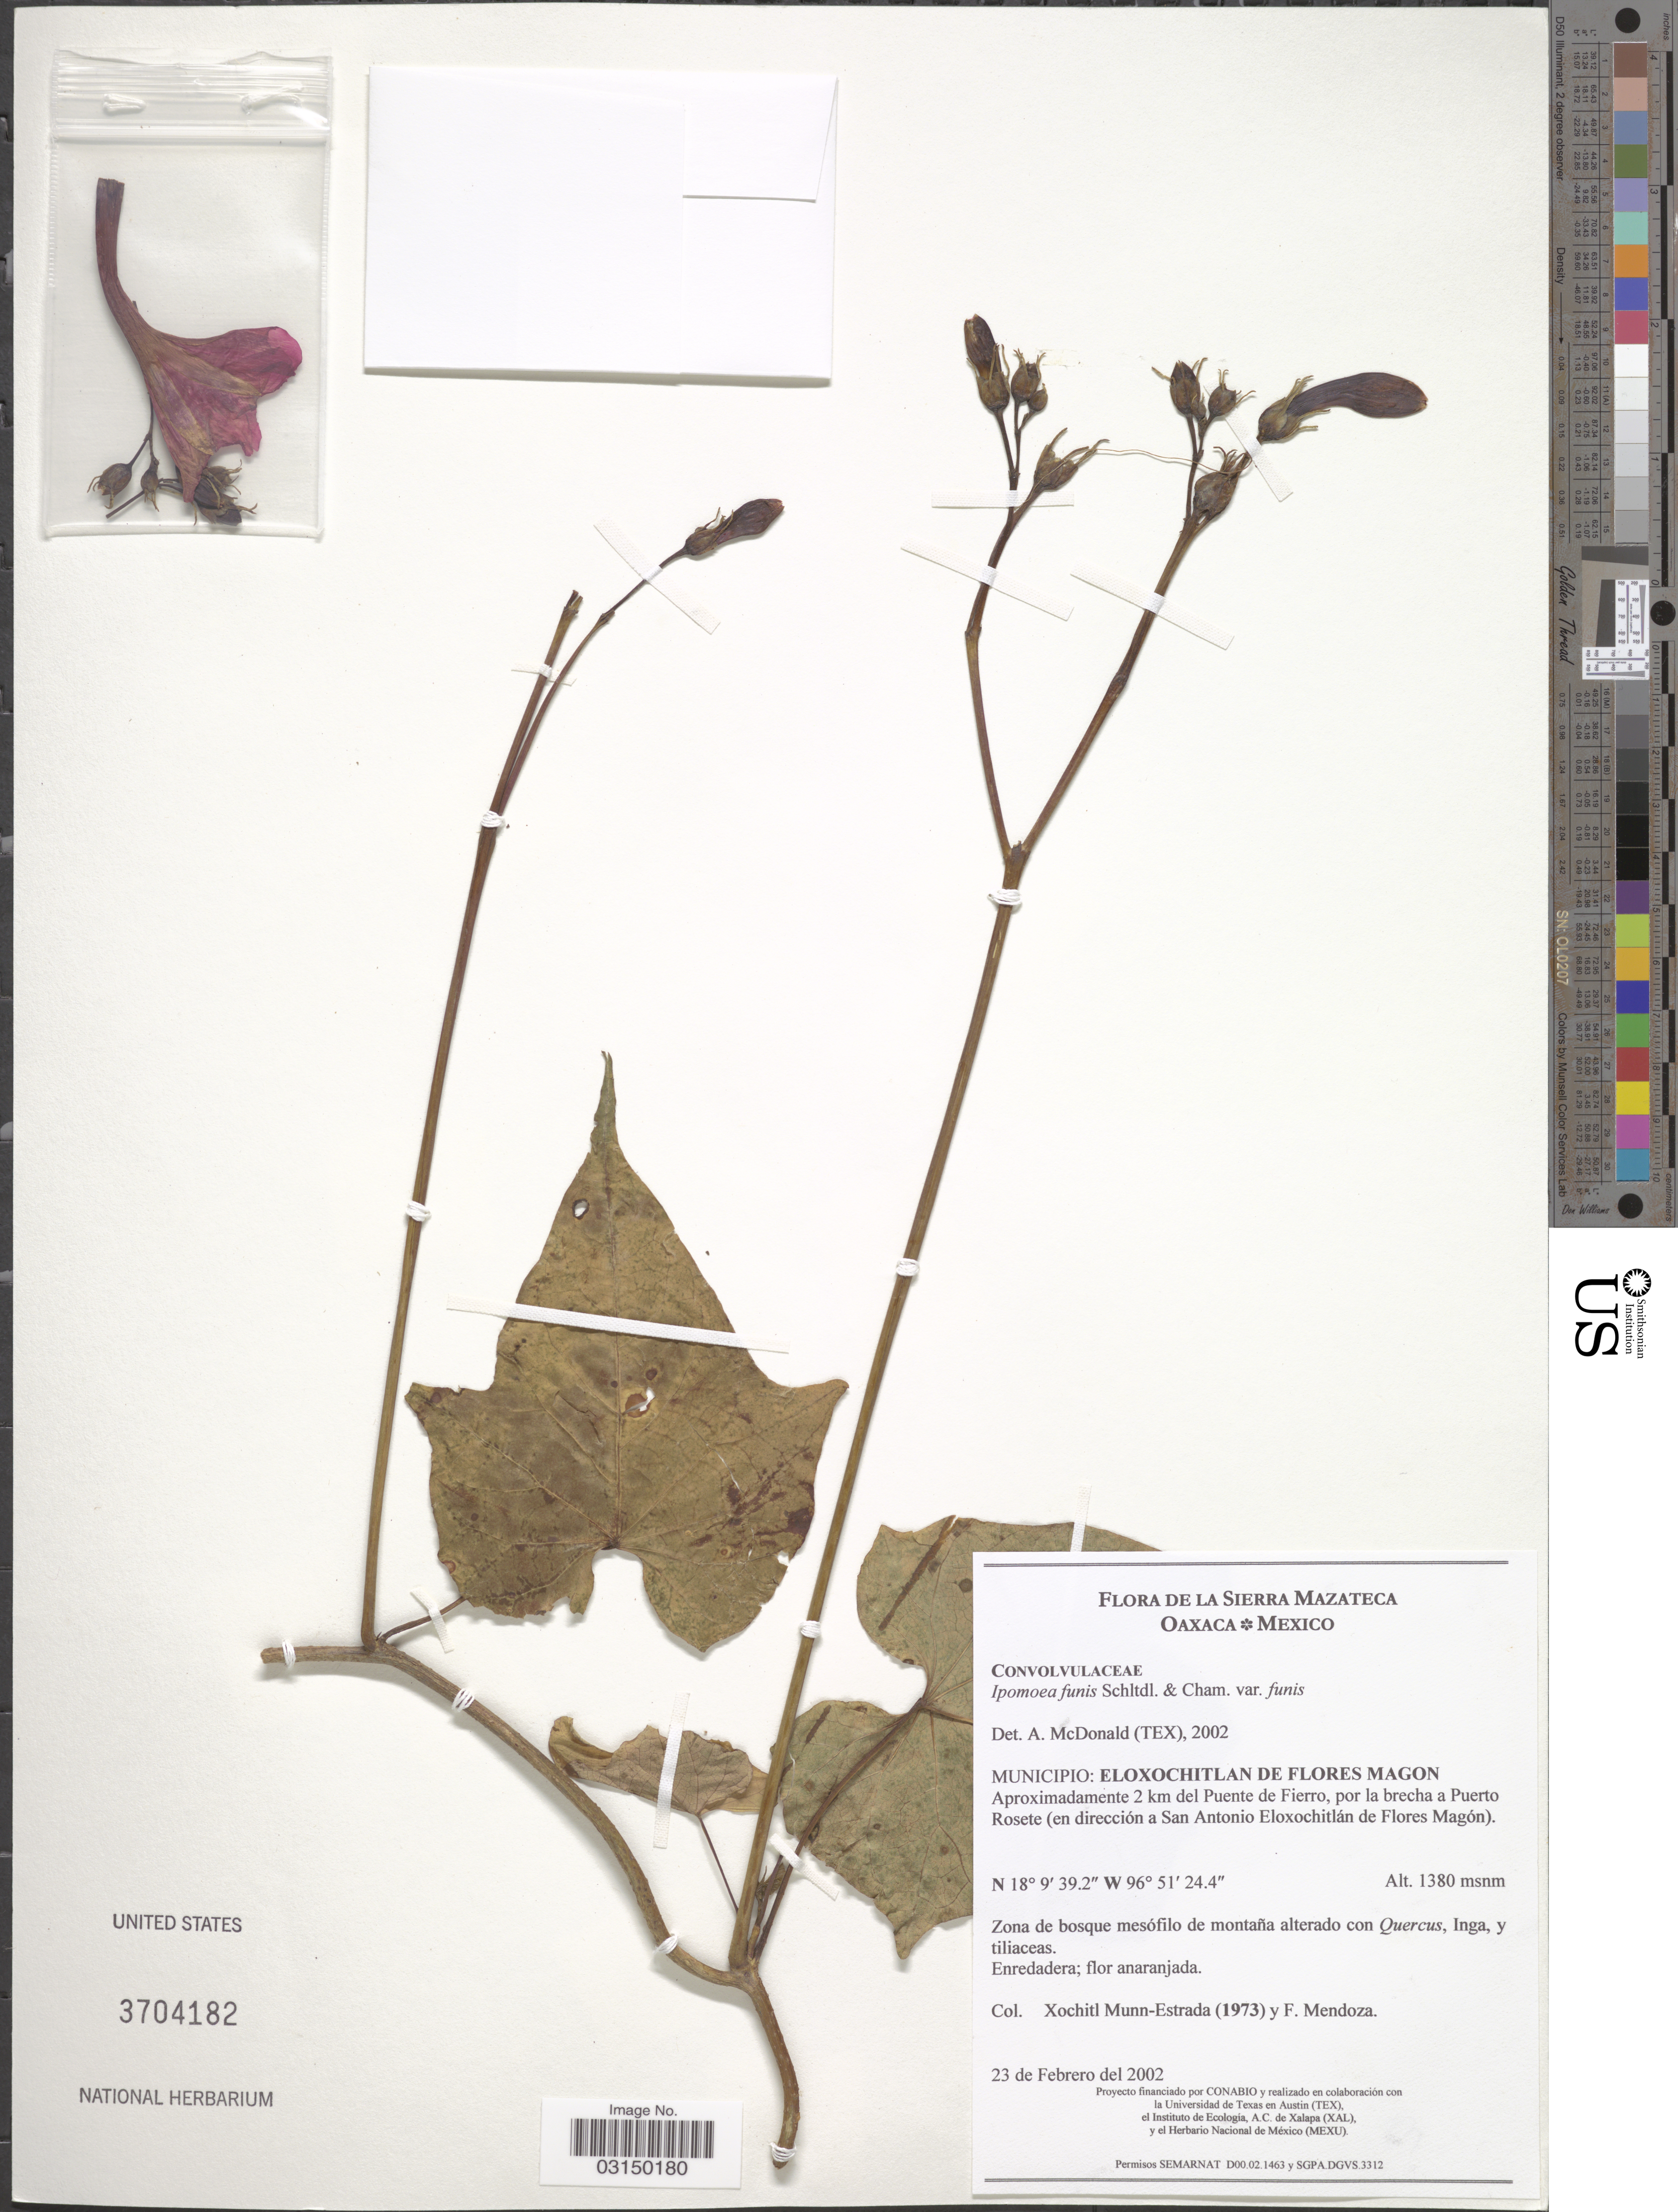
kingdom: Plantae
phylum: Tracheophyta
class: Magnoliopsida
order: Solanales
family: Convolvulaceae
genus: Ipomoea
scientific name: Ipomoea funis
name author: Schltdl. & Cham.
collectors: X. Munn-Estrada & F. Mendoza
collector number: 1973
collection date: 2002-02-23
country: Mexico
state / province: Oaxaca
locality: Sierra Mazateca. Municipio: Eloxochitlan de Flores Magon. Aproximadamente 2 km del Puente de Fierro, por la brecha a Puerto Rosete (en dirección a San Antonio Eloxochitlán de Flores Magón).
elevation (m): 1380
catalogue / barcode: US 3704182